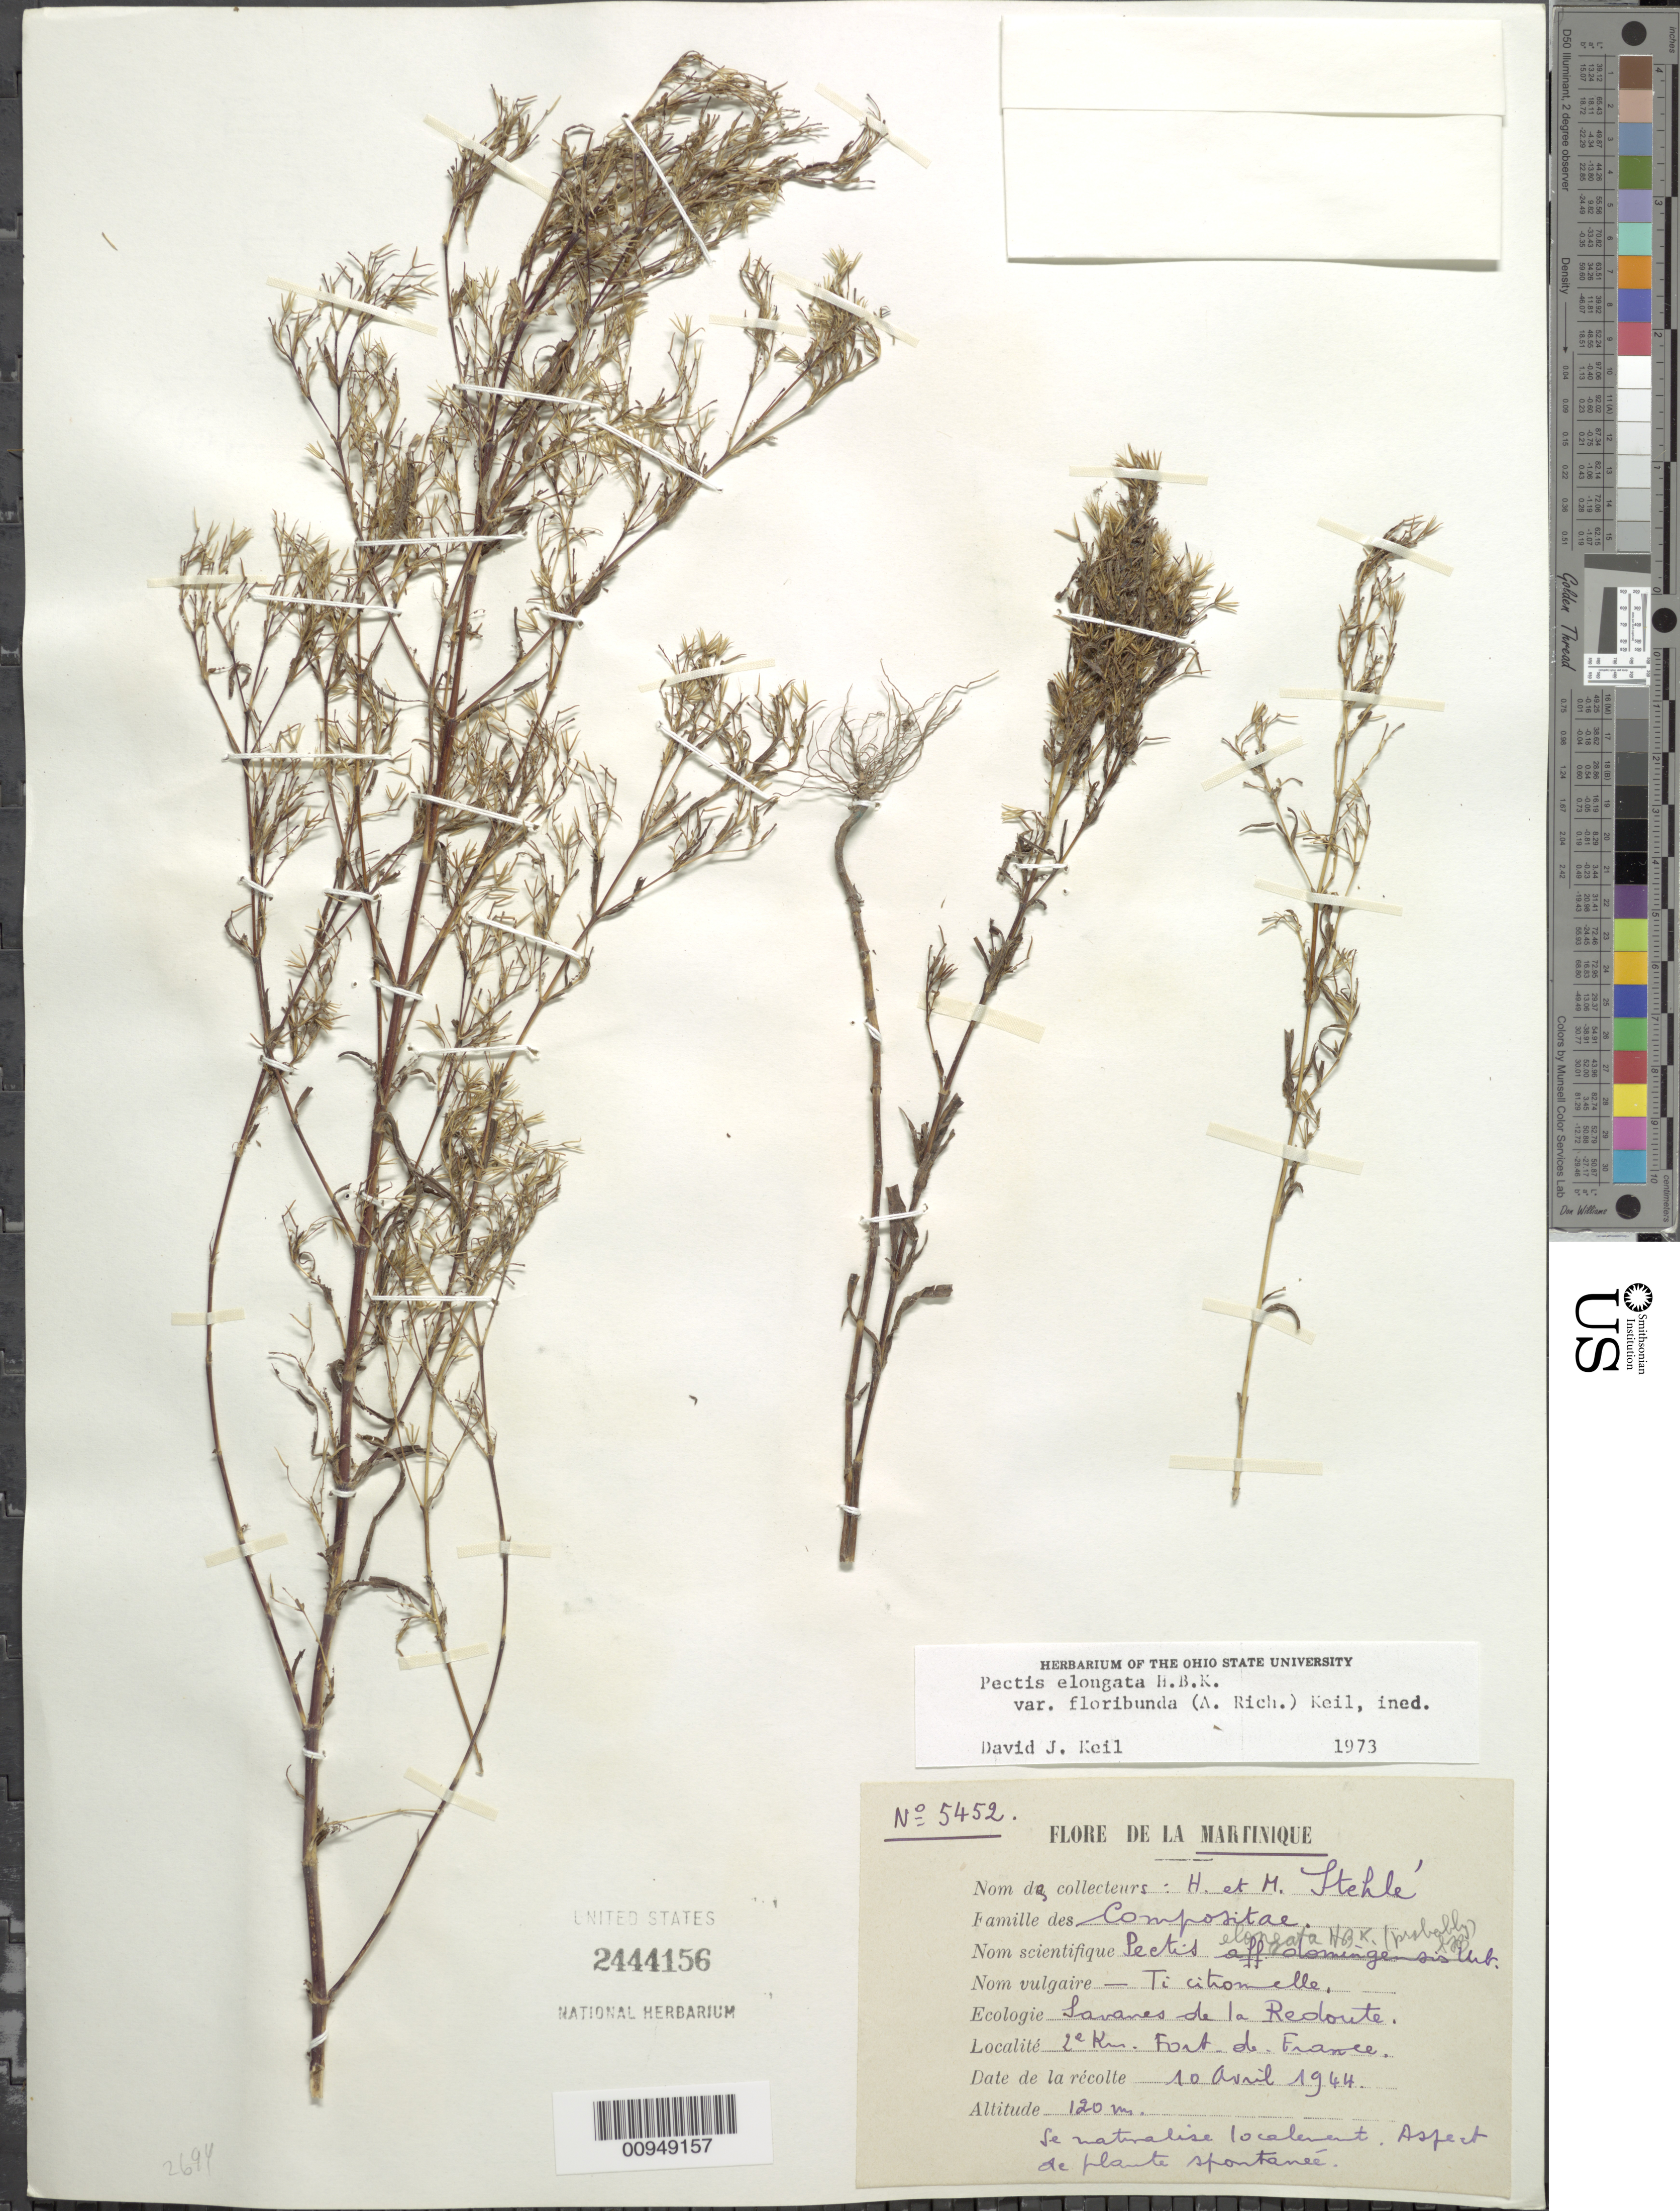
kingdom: Plantae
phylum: Tracheophyta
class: Magnoliopsida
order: Asterales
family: Asteraceae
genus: Pectis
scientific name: Pectis elongata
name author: Kunth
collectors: H. Stehlé & M. Stehlé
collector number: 5452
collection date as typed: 10 Apr 1944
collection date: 1944-04-10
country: Martinique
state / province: Fort-de-France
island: Martinique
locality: Savanes de la Redonte, 2 km Fort de France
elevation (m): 120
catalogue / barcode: US 2444156